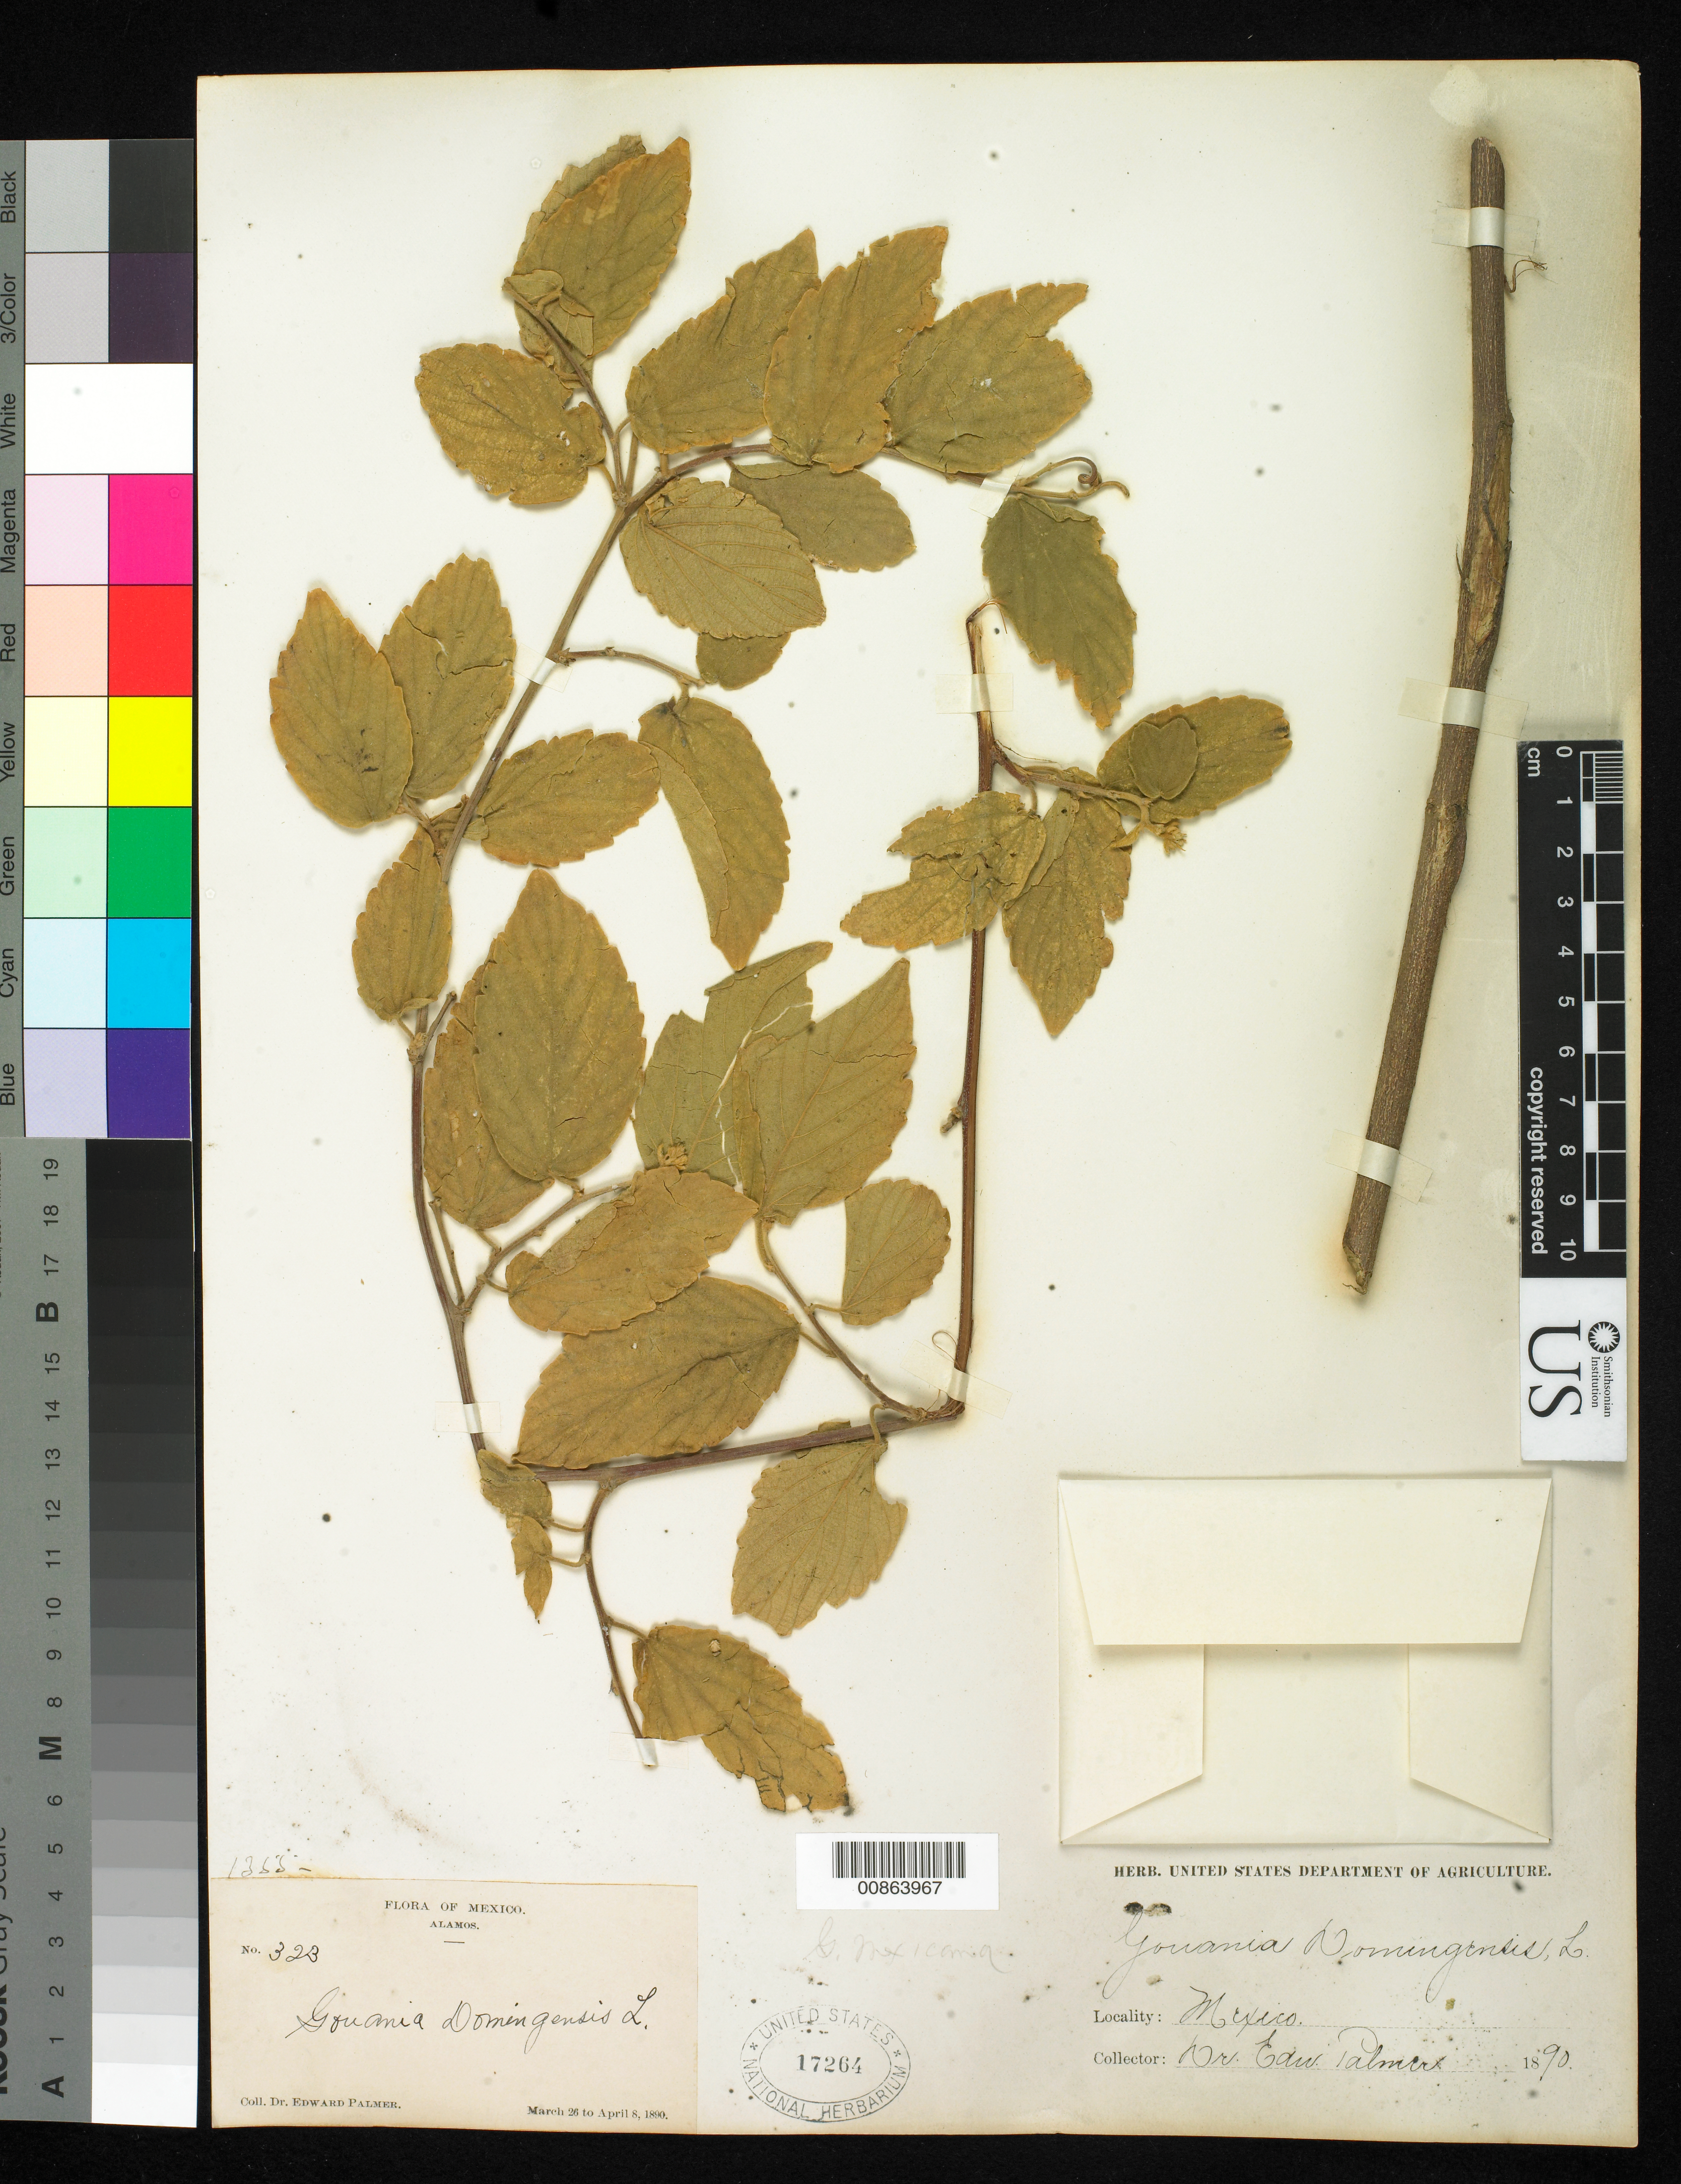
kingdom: Plantae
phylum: Tracheophyta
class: Magnoliopsida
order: Rosales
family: Rhamnaceae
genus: Gouania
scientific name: Gouania rosei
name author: Wiggins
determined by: Pool, A., (MO), Missouri Botanical Garden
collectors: E. Palmer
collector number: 323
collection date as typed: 26 Mar 1890 to 08 Apr 1890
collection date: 1890-03-26/1890-04-08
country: Mexico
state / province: Sonora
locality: Alamos, Sonora.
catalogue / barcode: US 17264